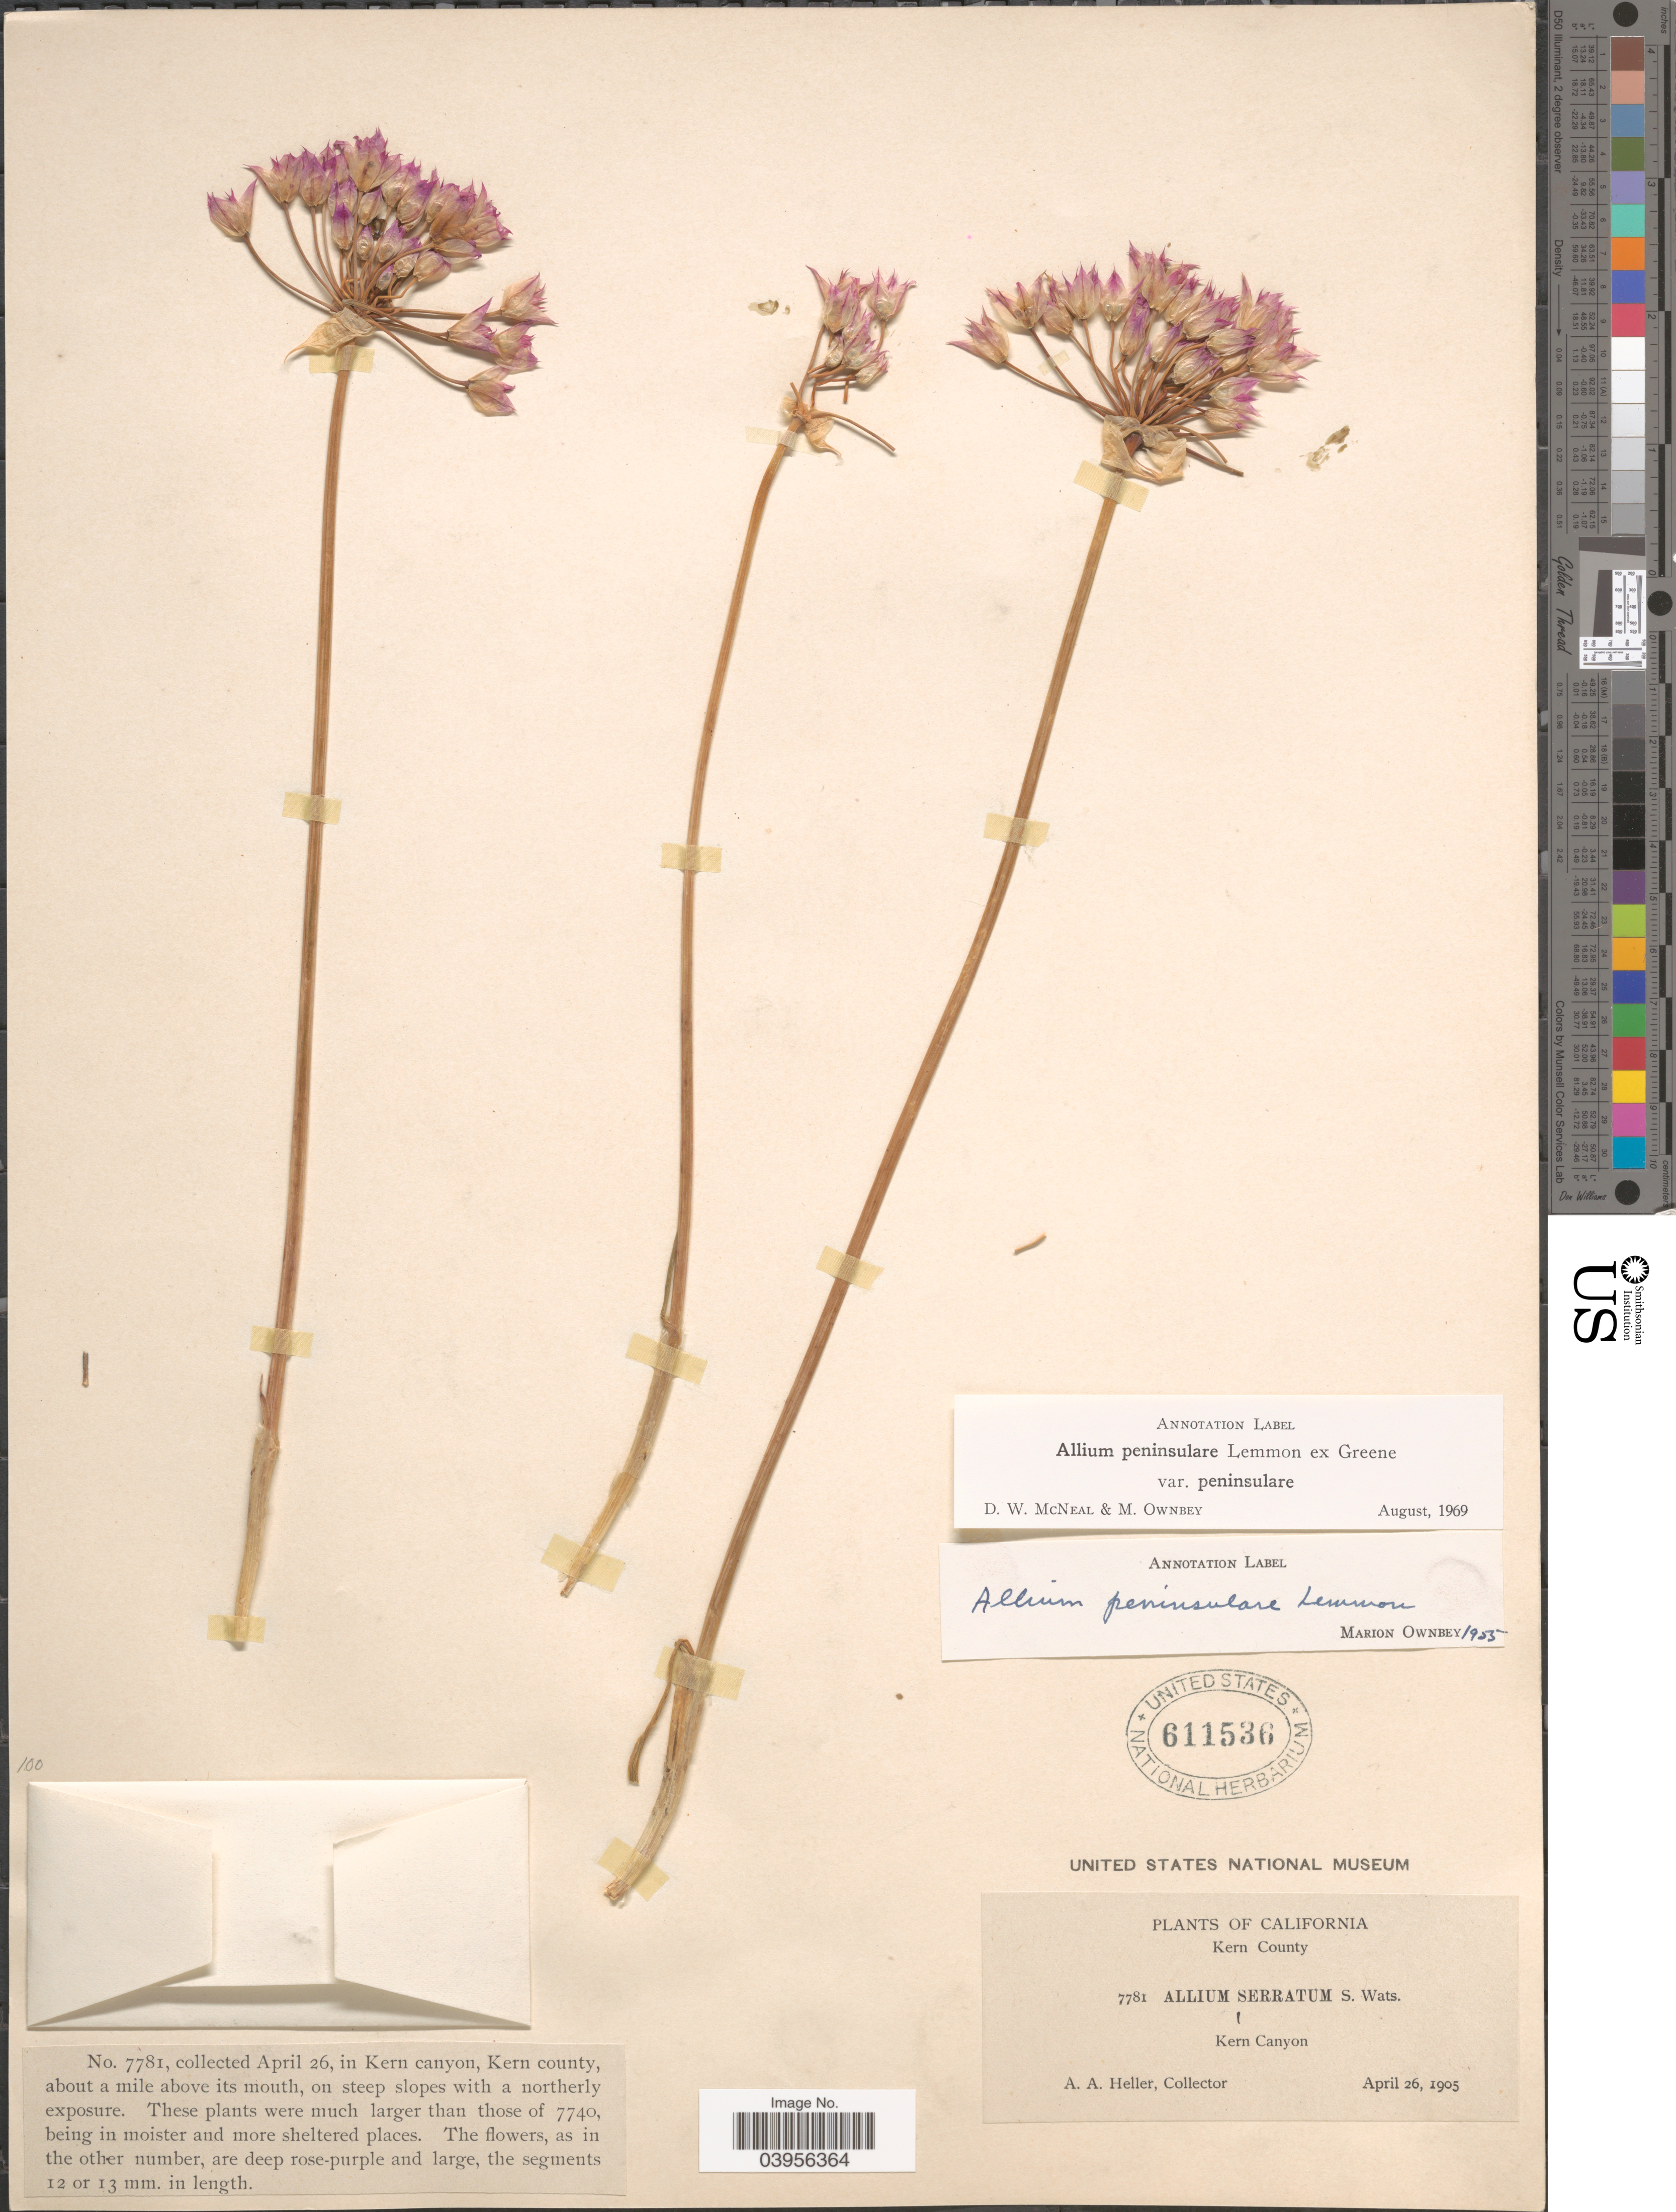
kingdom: Plantae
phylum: Tracheophyta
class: Liliopsida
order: Asparagales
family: Amaryllidaceae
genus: Allium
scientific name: Allium peninsulare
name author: Lemmon ex Greene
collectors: A. A. Heller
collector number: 7781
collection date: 1905-04-26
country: United States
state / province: California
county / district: Kern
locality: Kern Canyon, Kern County, about a mile above its mouth, on steep slopes with a northerly exposure.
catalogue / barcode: US 611536